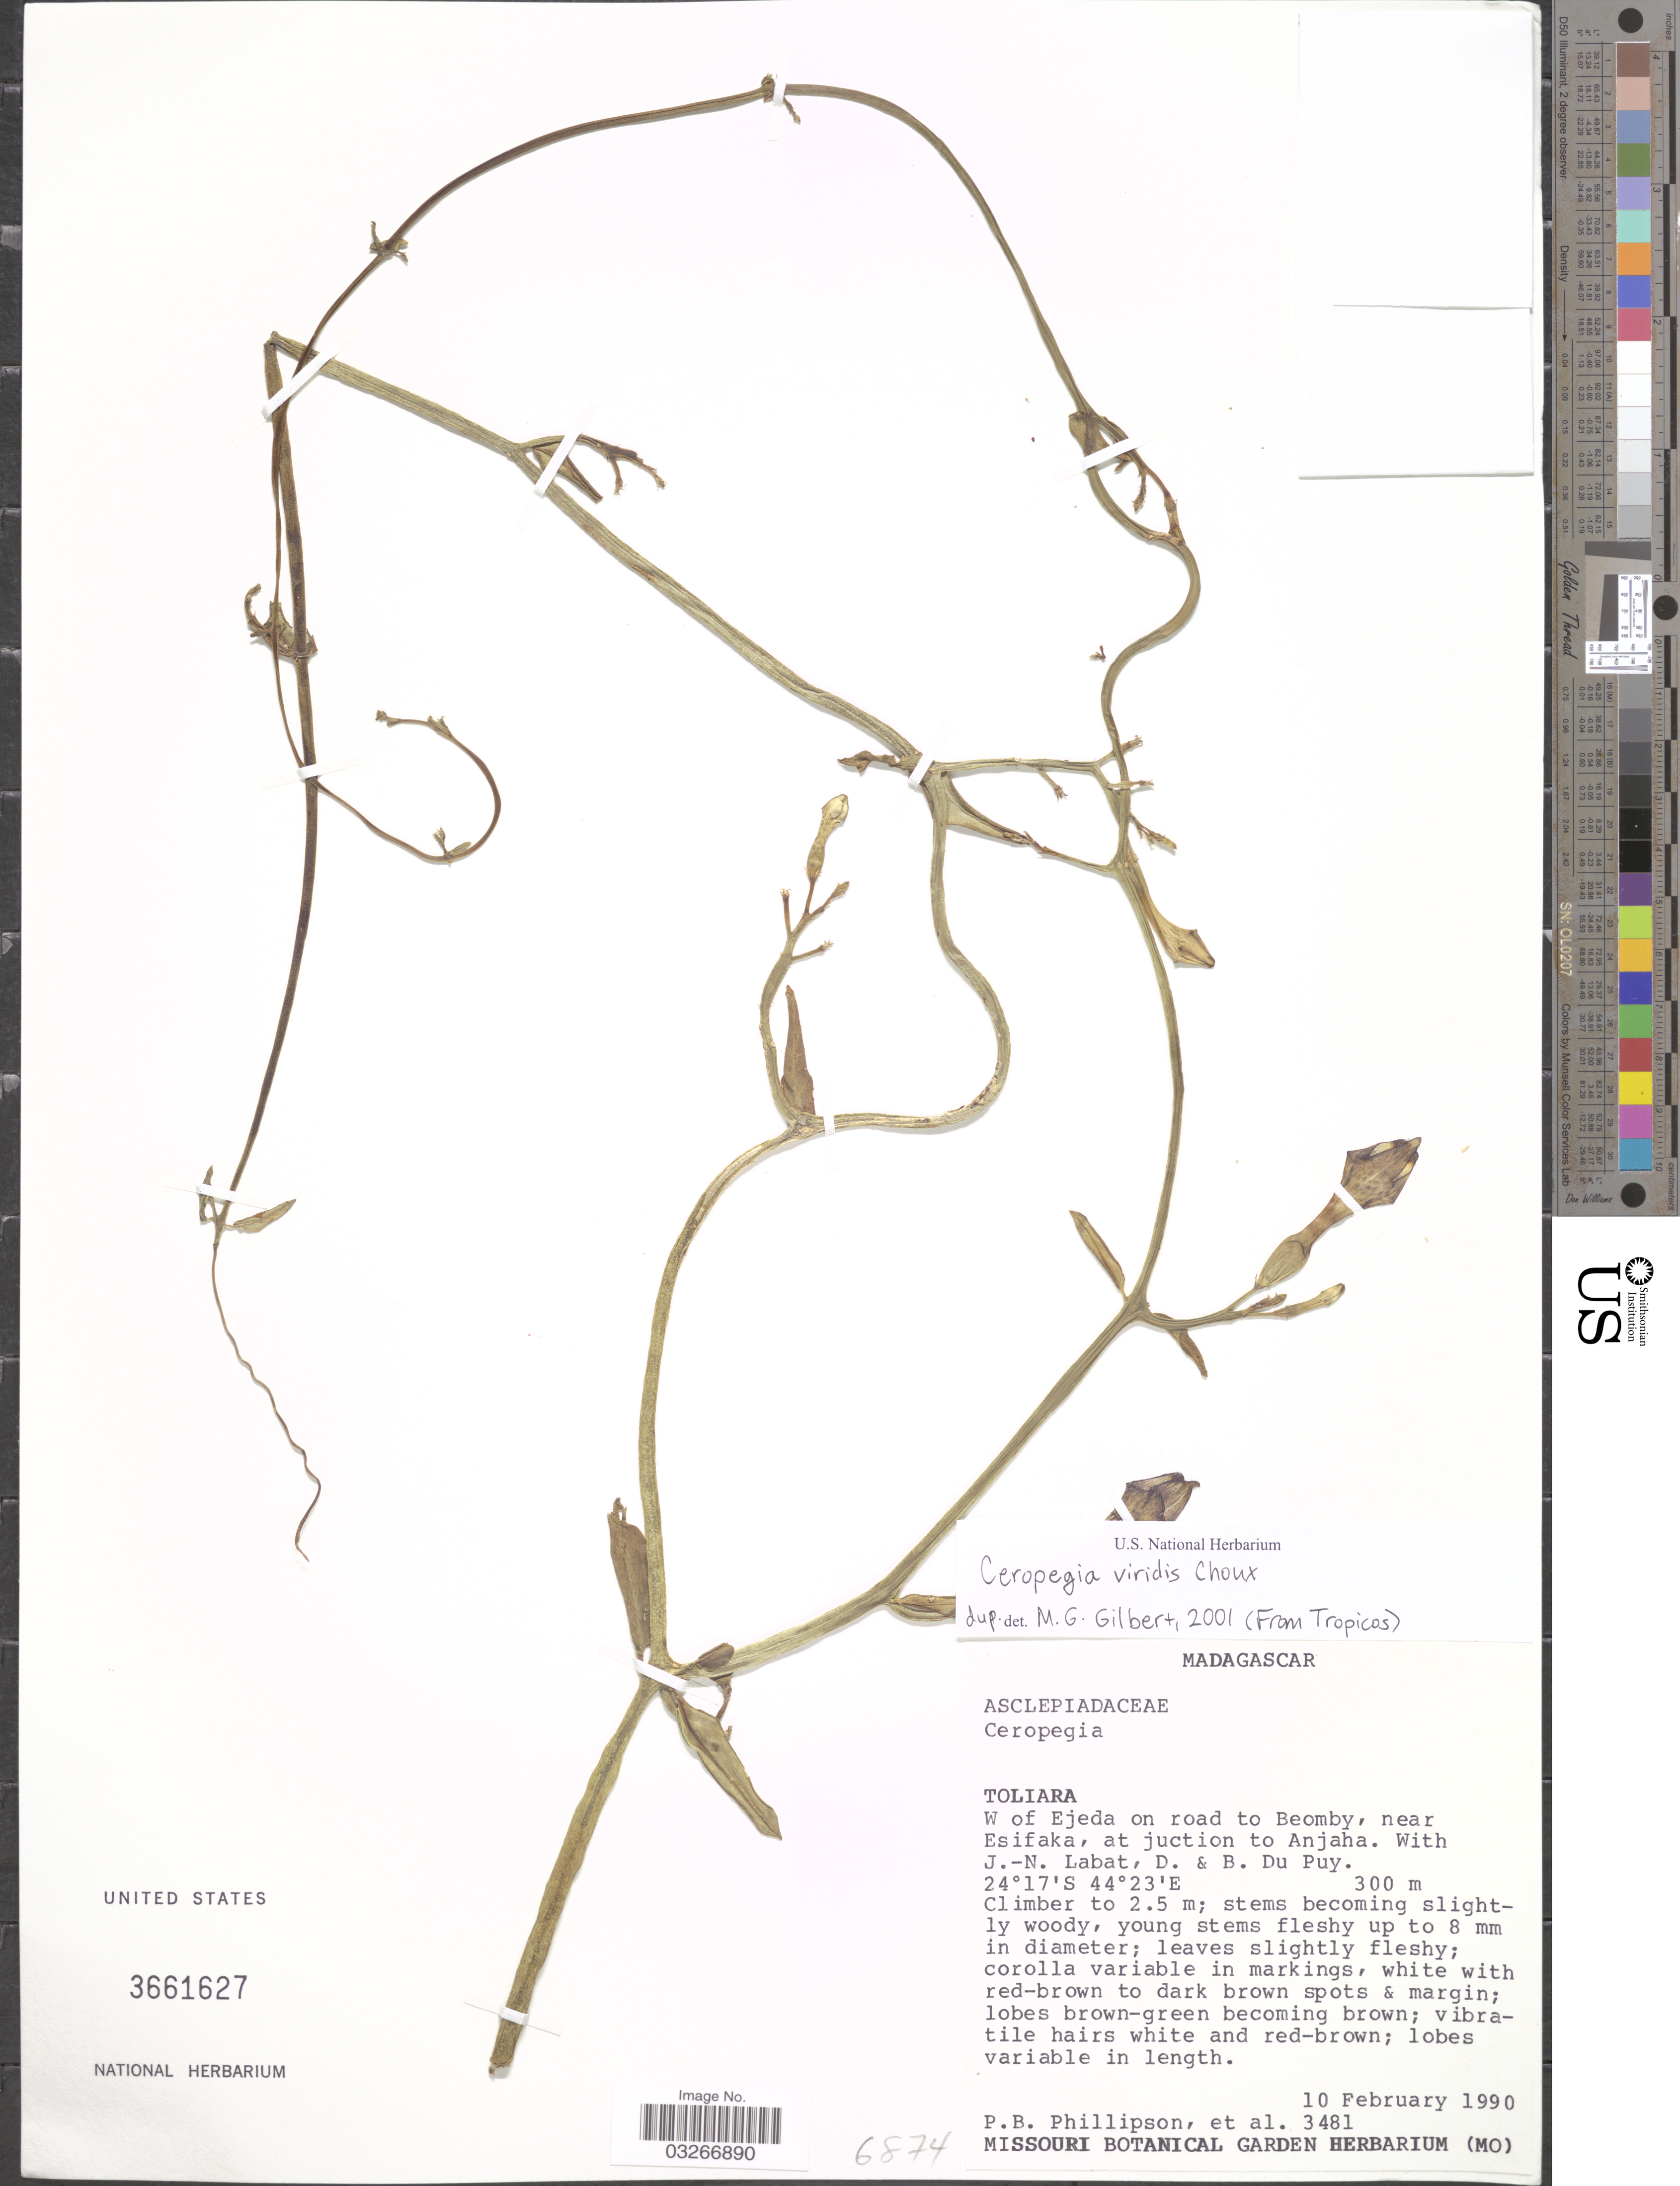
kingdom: Plantae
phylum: Tracheophyta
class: Magnoliopsida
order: Gentianales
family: Apocynaceae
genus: Ceropegia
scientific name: Ceropegia viridis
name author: Choux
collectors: P. B. Phillipson, J.-N. Labat, D. Du Puy & B. Du Puy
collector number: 3481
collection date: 1990-02-10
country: Madagascar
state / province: Atsimo-Andrefana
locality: W of Ejeda on road to Beomby, near Esifaka, at junction to Anjaha.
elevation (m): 300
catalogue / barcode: US 3661627